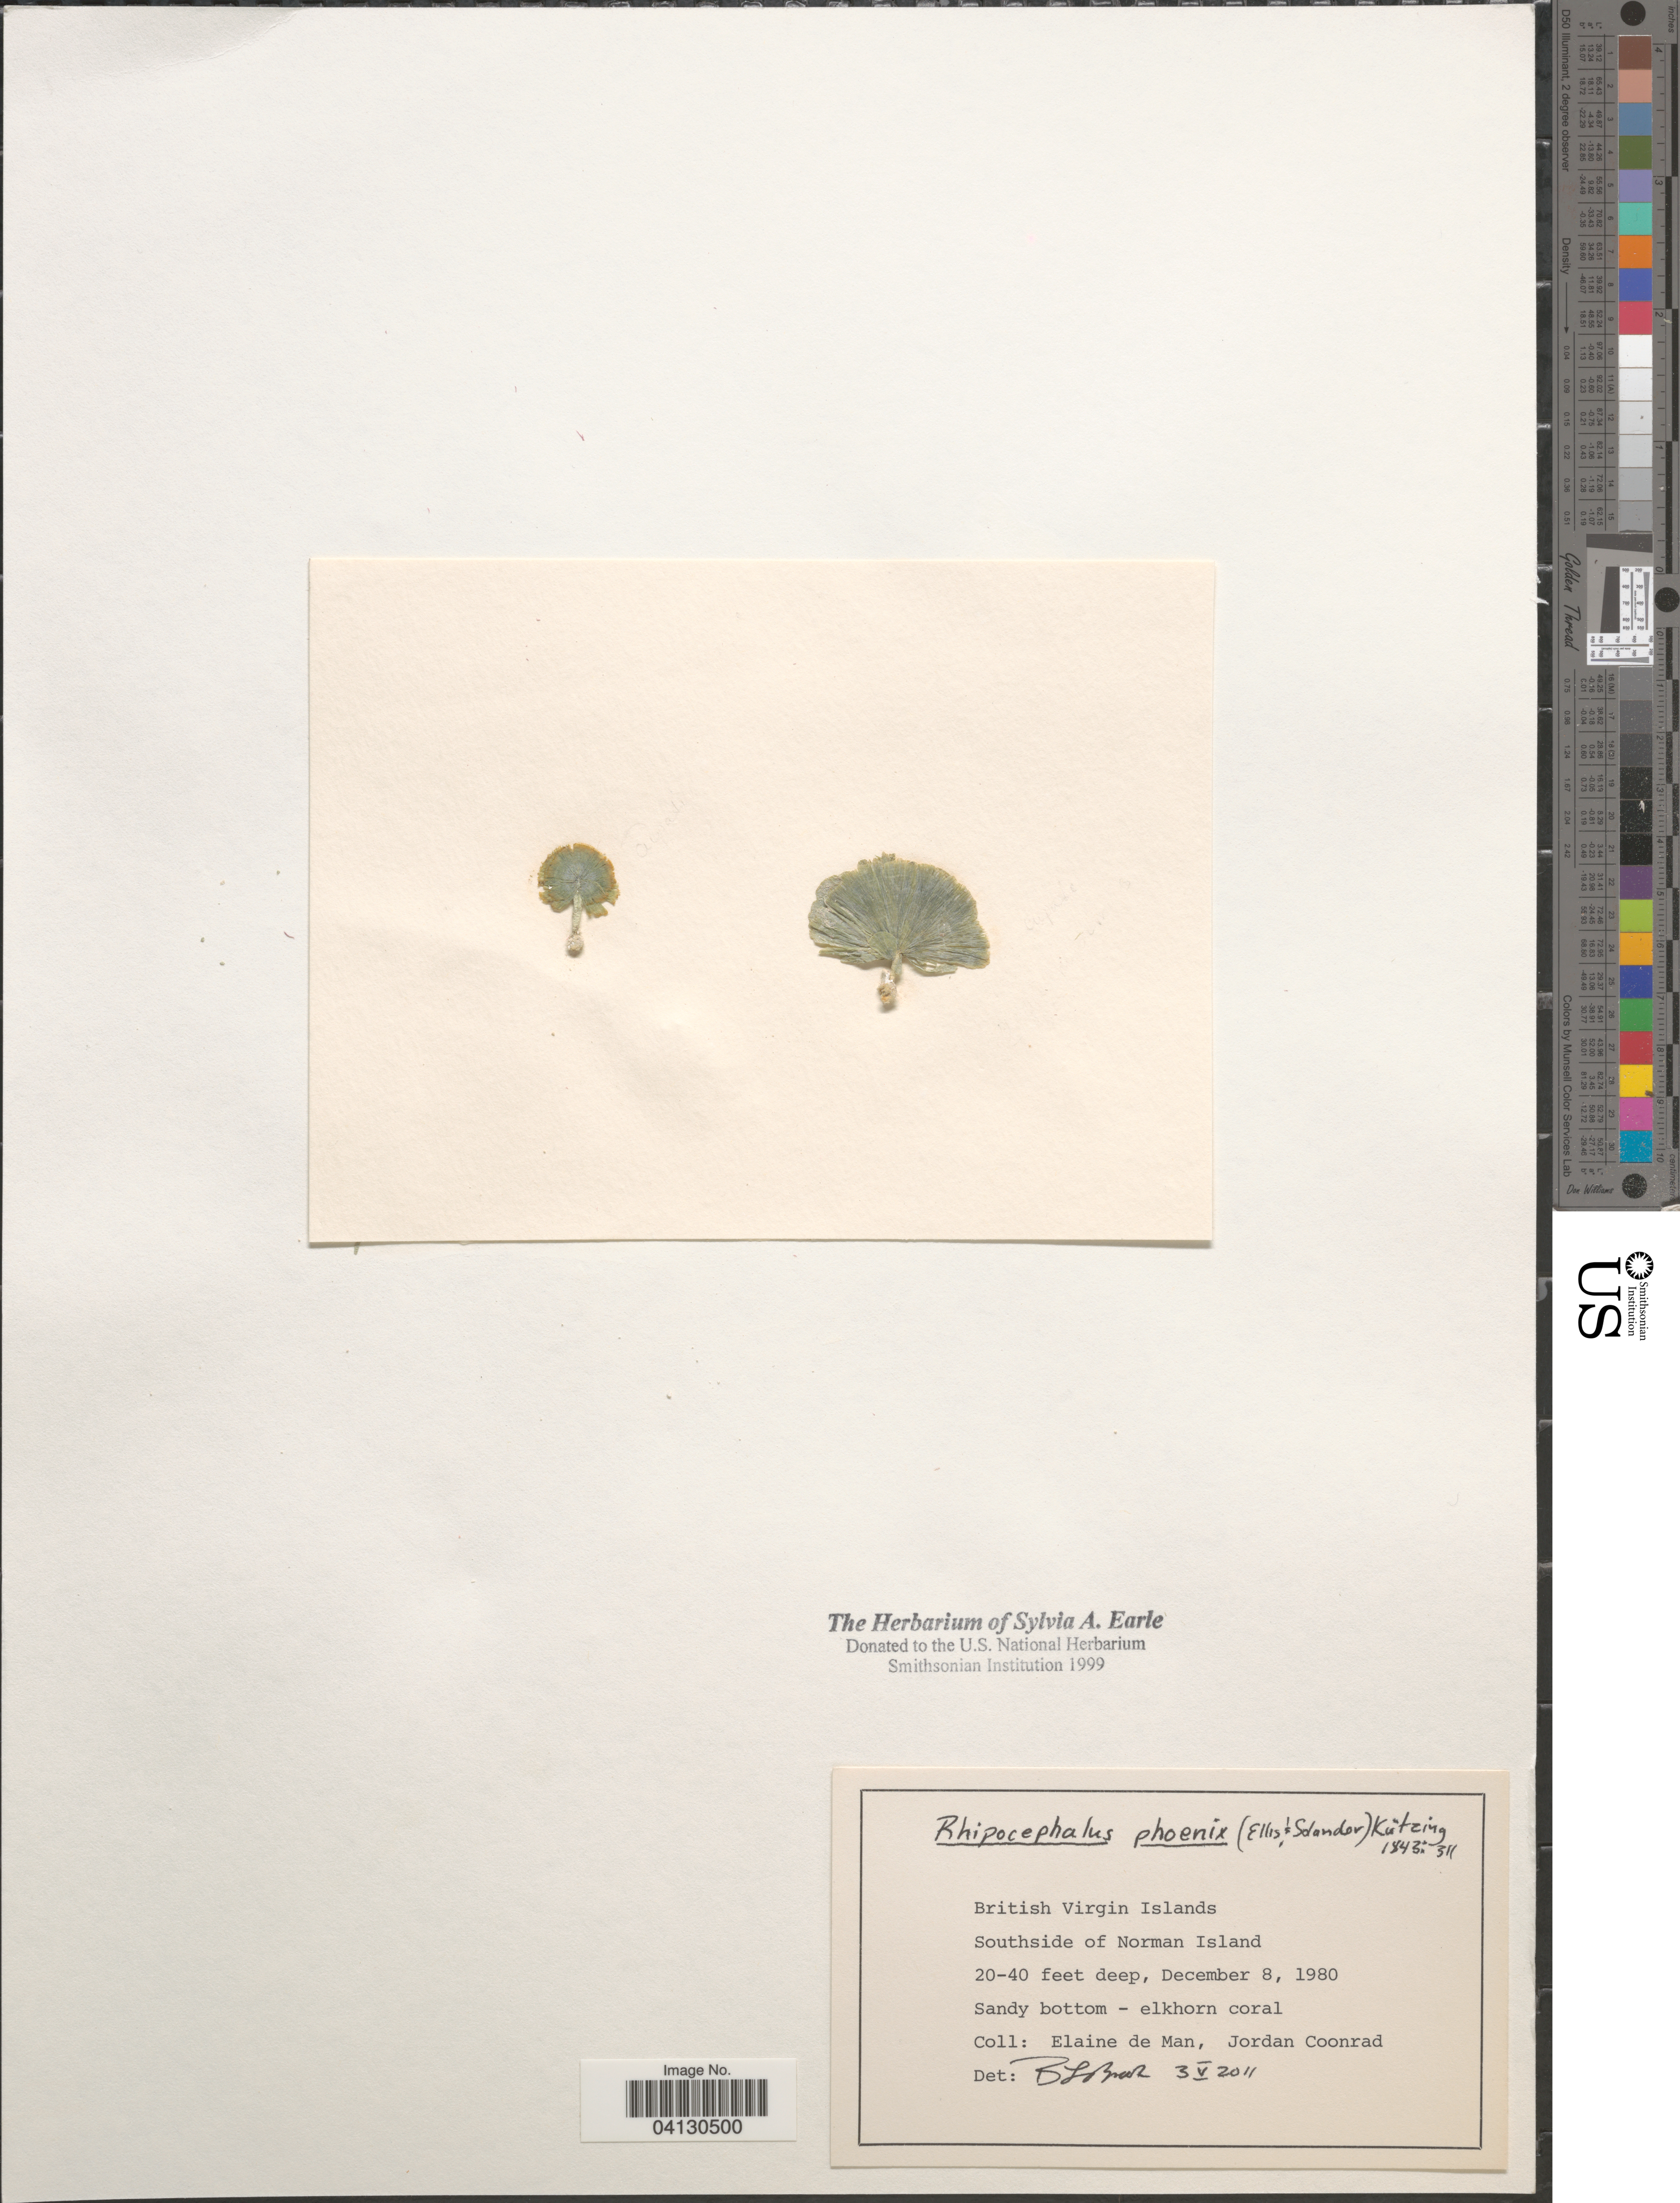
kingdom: Plantae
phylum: Chlorophyta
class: Ulvophyceae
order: Bryopsidales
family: Udoteaceae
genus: Rhipocephalus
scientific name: Rhipocephalus phoenix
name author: (J. Ellis & Sol.) Kütz.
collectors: E. de Man & J. Coonrad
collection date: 1980-12-08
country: British Virgin Islands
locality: Southside of Norman Island.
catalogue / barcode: US 329152